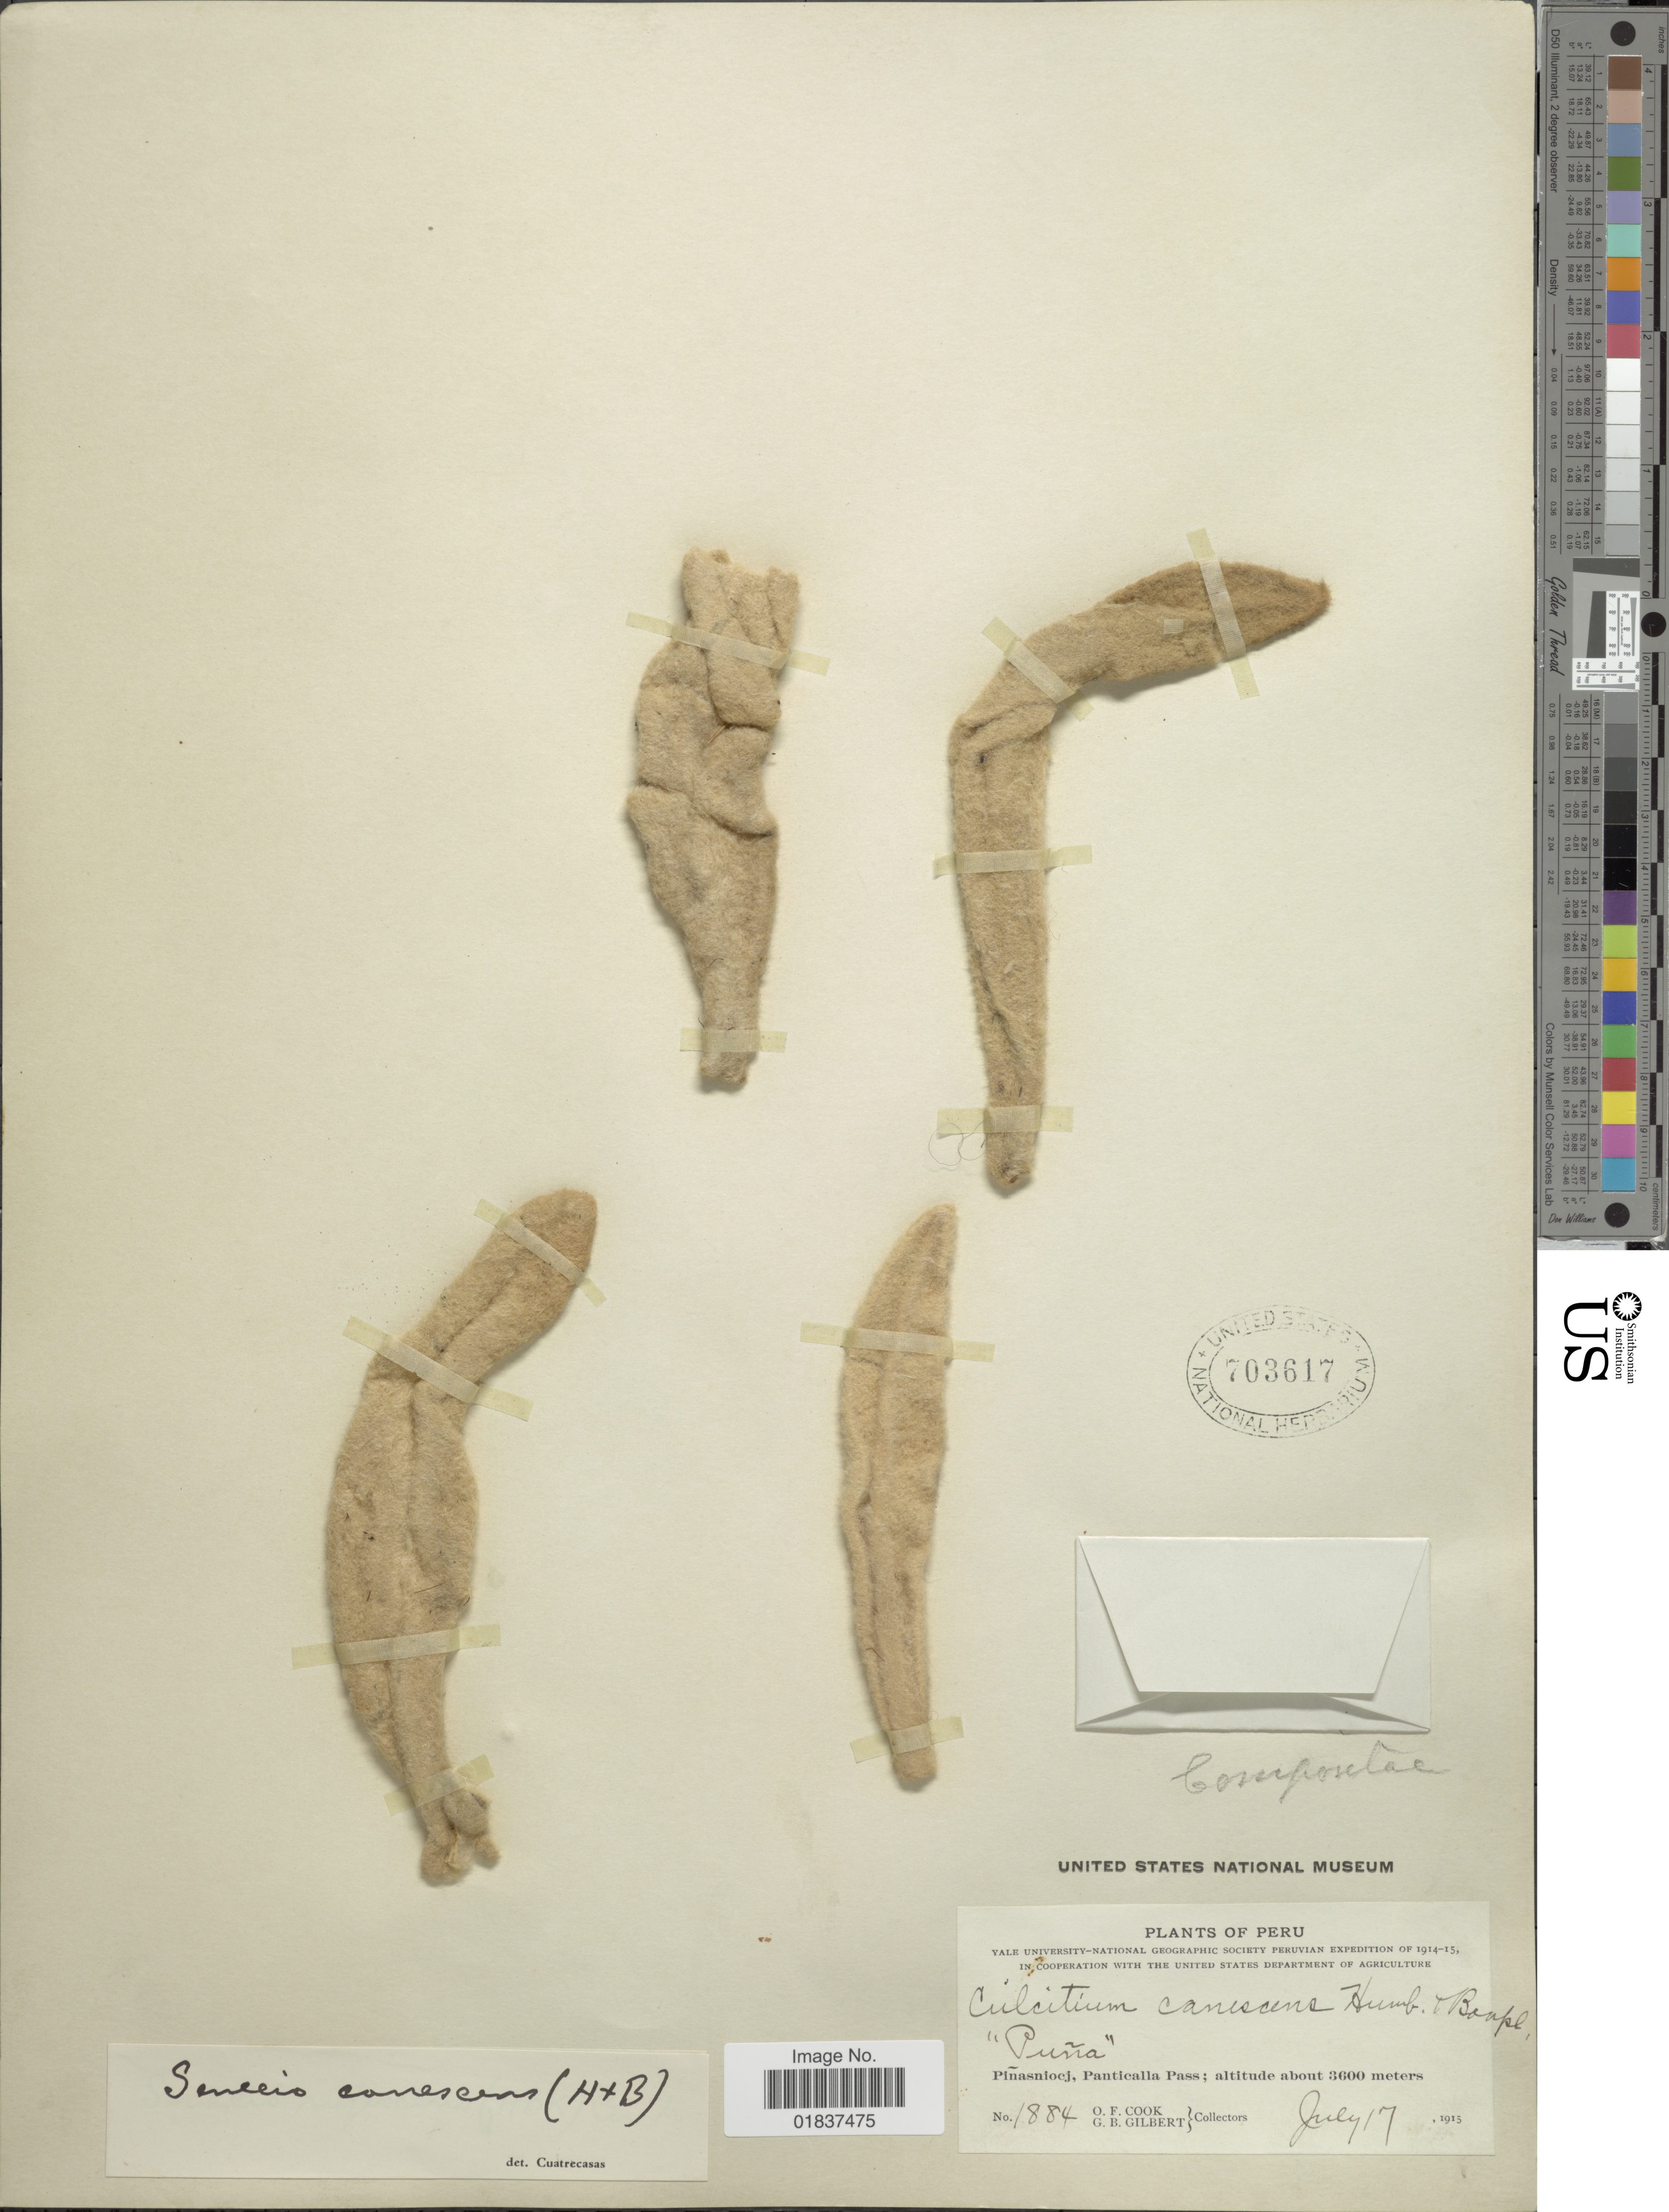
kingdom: Plantae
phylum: Tracheophyta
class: Magnoliopsida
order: Asterales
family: Asteraceae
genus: Senecio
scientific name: Senecio canescens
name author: (Bonpl.) Cuatrec.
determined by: Salomon, Luciana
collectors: O. F. Cook & G. B. Gilbert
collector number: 1884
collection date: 1915-07-17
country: Peru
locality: Pinasniocj, Panticalla Pass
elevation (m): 3600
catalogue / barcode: US 703617